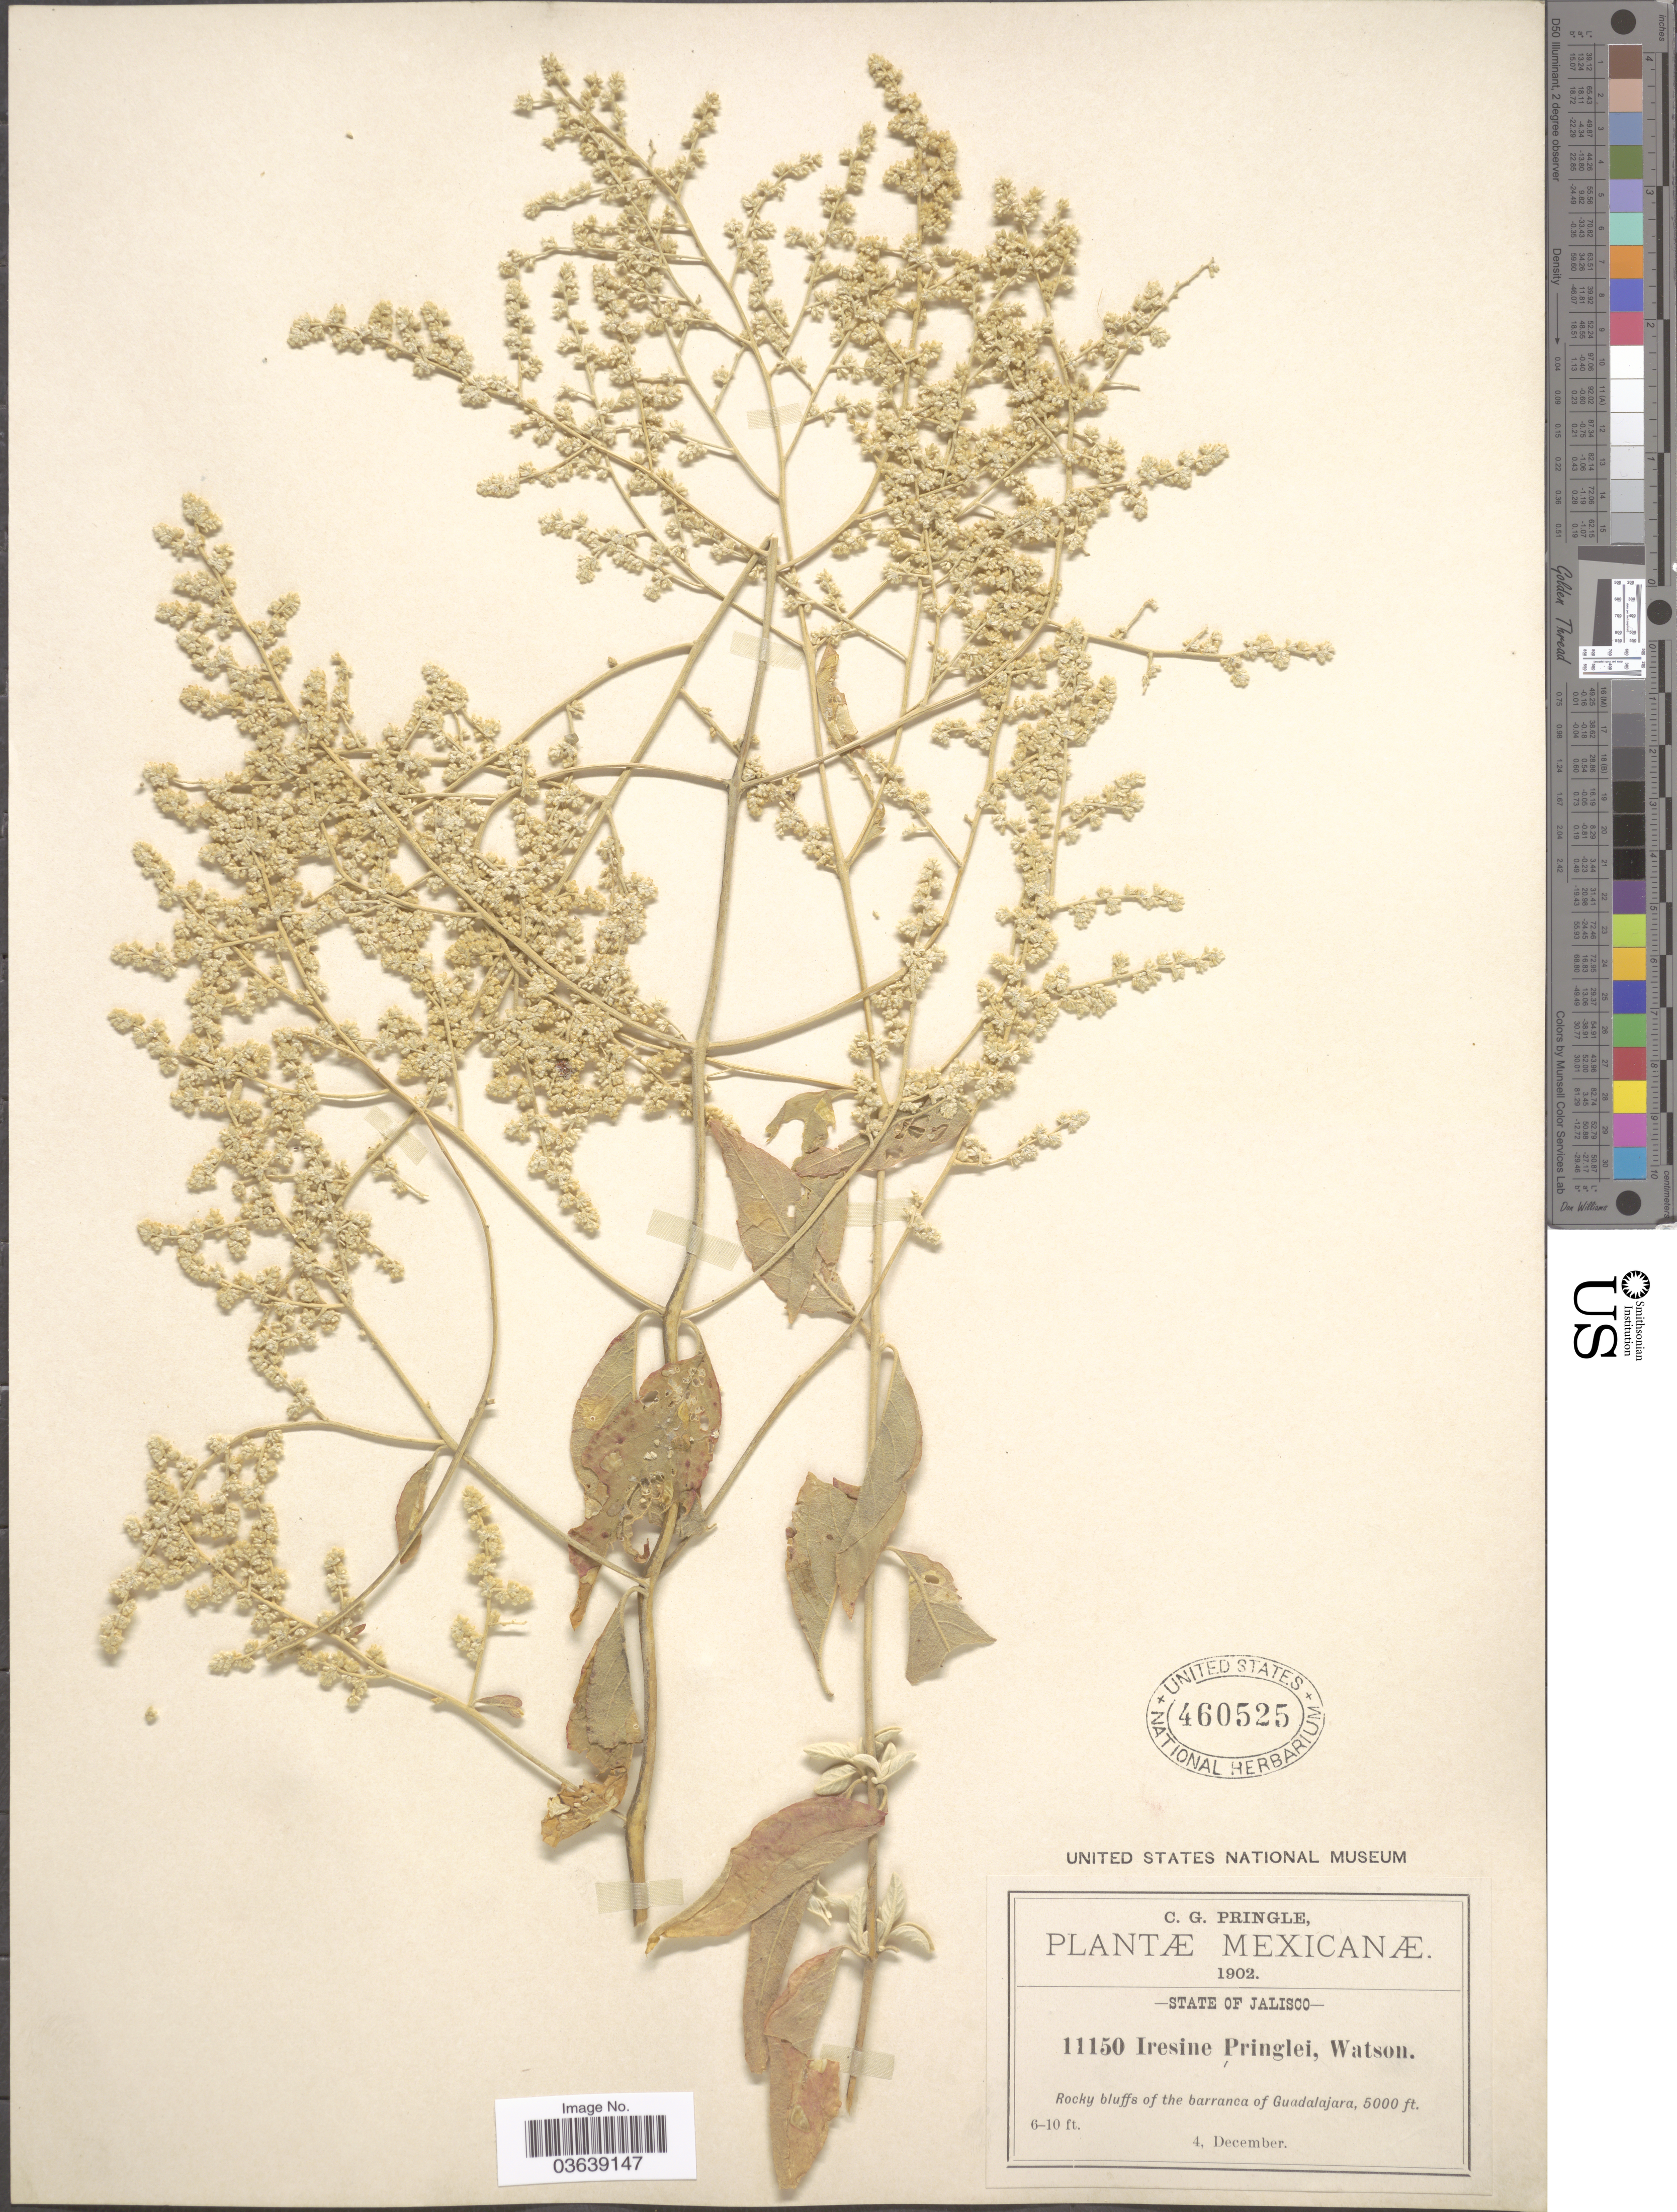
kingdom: Plantae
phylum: Tracheophyta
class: Magnoliopsida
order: Caryophyllales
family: Amaranthaceae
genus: Iresine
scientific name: Iresine pringlei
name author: S. Watson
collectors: C. G. Pringle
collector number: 11150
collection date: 1902-12-04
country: Mexico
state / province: Jalisco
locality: Rocky bluffs of the barranca of Guadalajara.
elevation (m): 1524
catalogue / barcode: US 460525